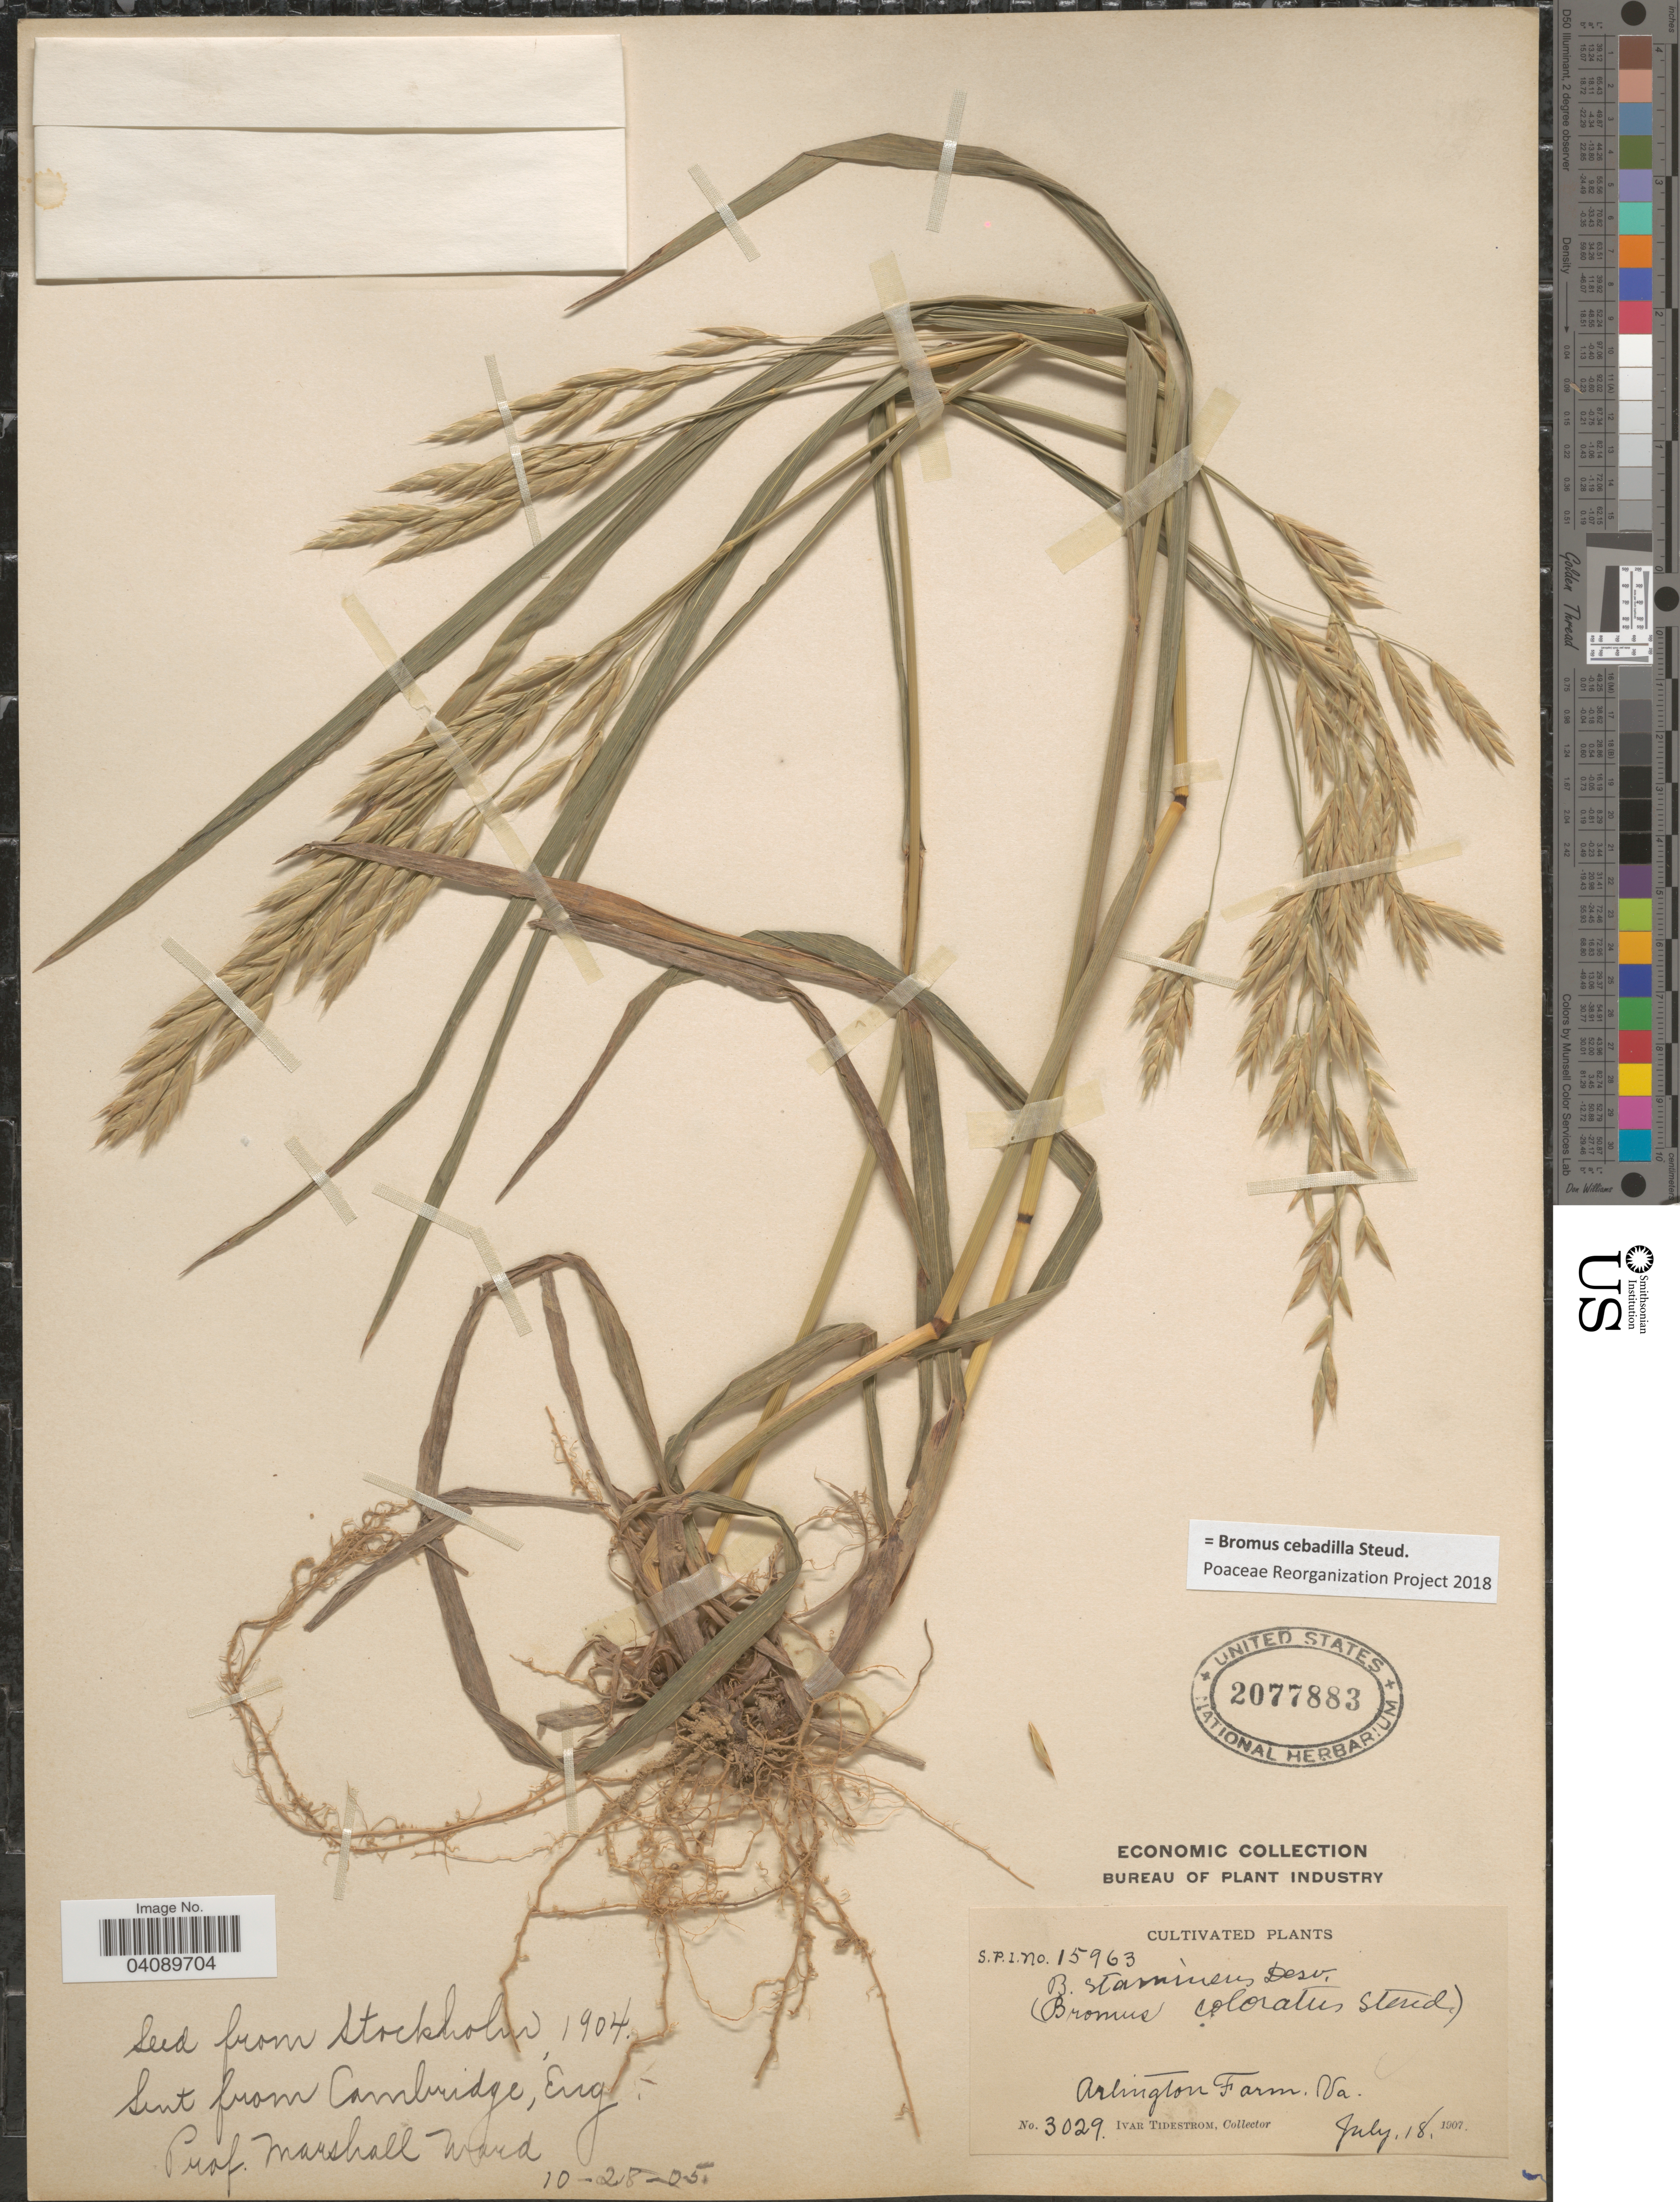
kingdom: Plantae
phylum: Tracheophyta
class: Liliopsida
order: Poales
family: Poaceae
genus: Bromus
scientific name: Bromus cebadilla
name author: Steud.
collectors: I. F. Tidestrom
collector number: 3029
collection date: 1907-07-18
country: United States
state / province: Virginia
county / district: Arlington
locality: Arlington Farm.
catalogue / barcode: US 2077883